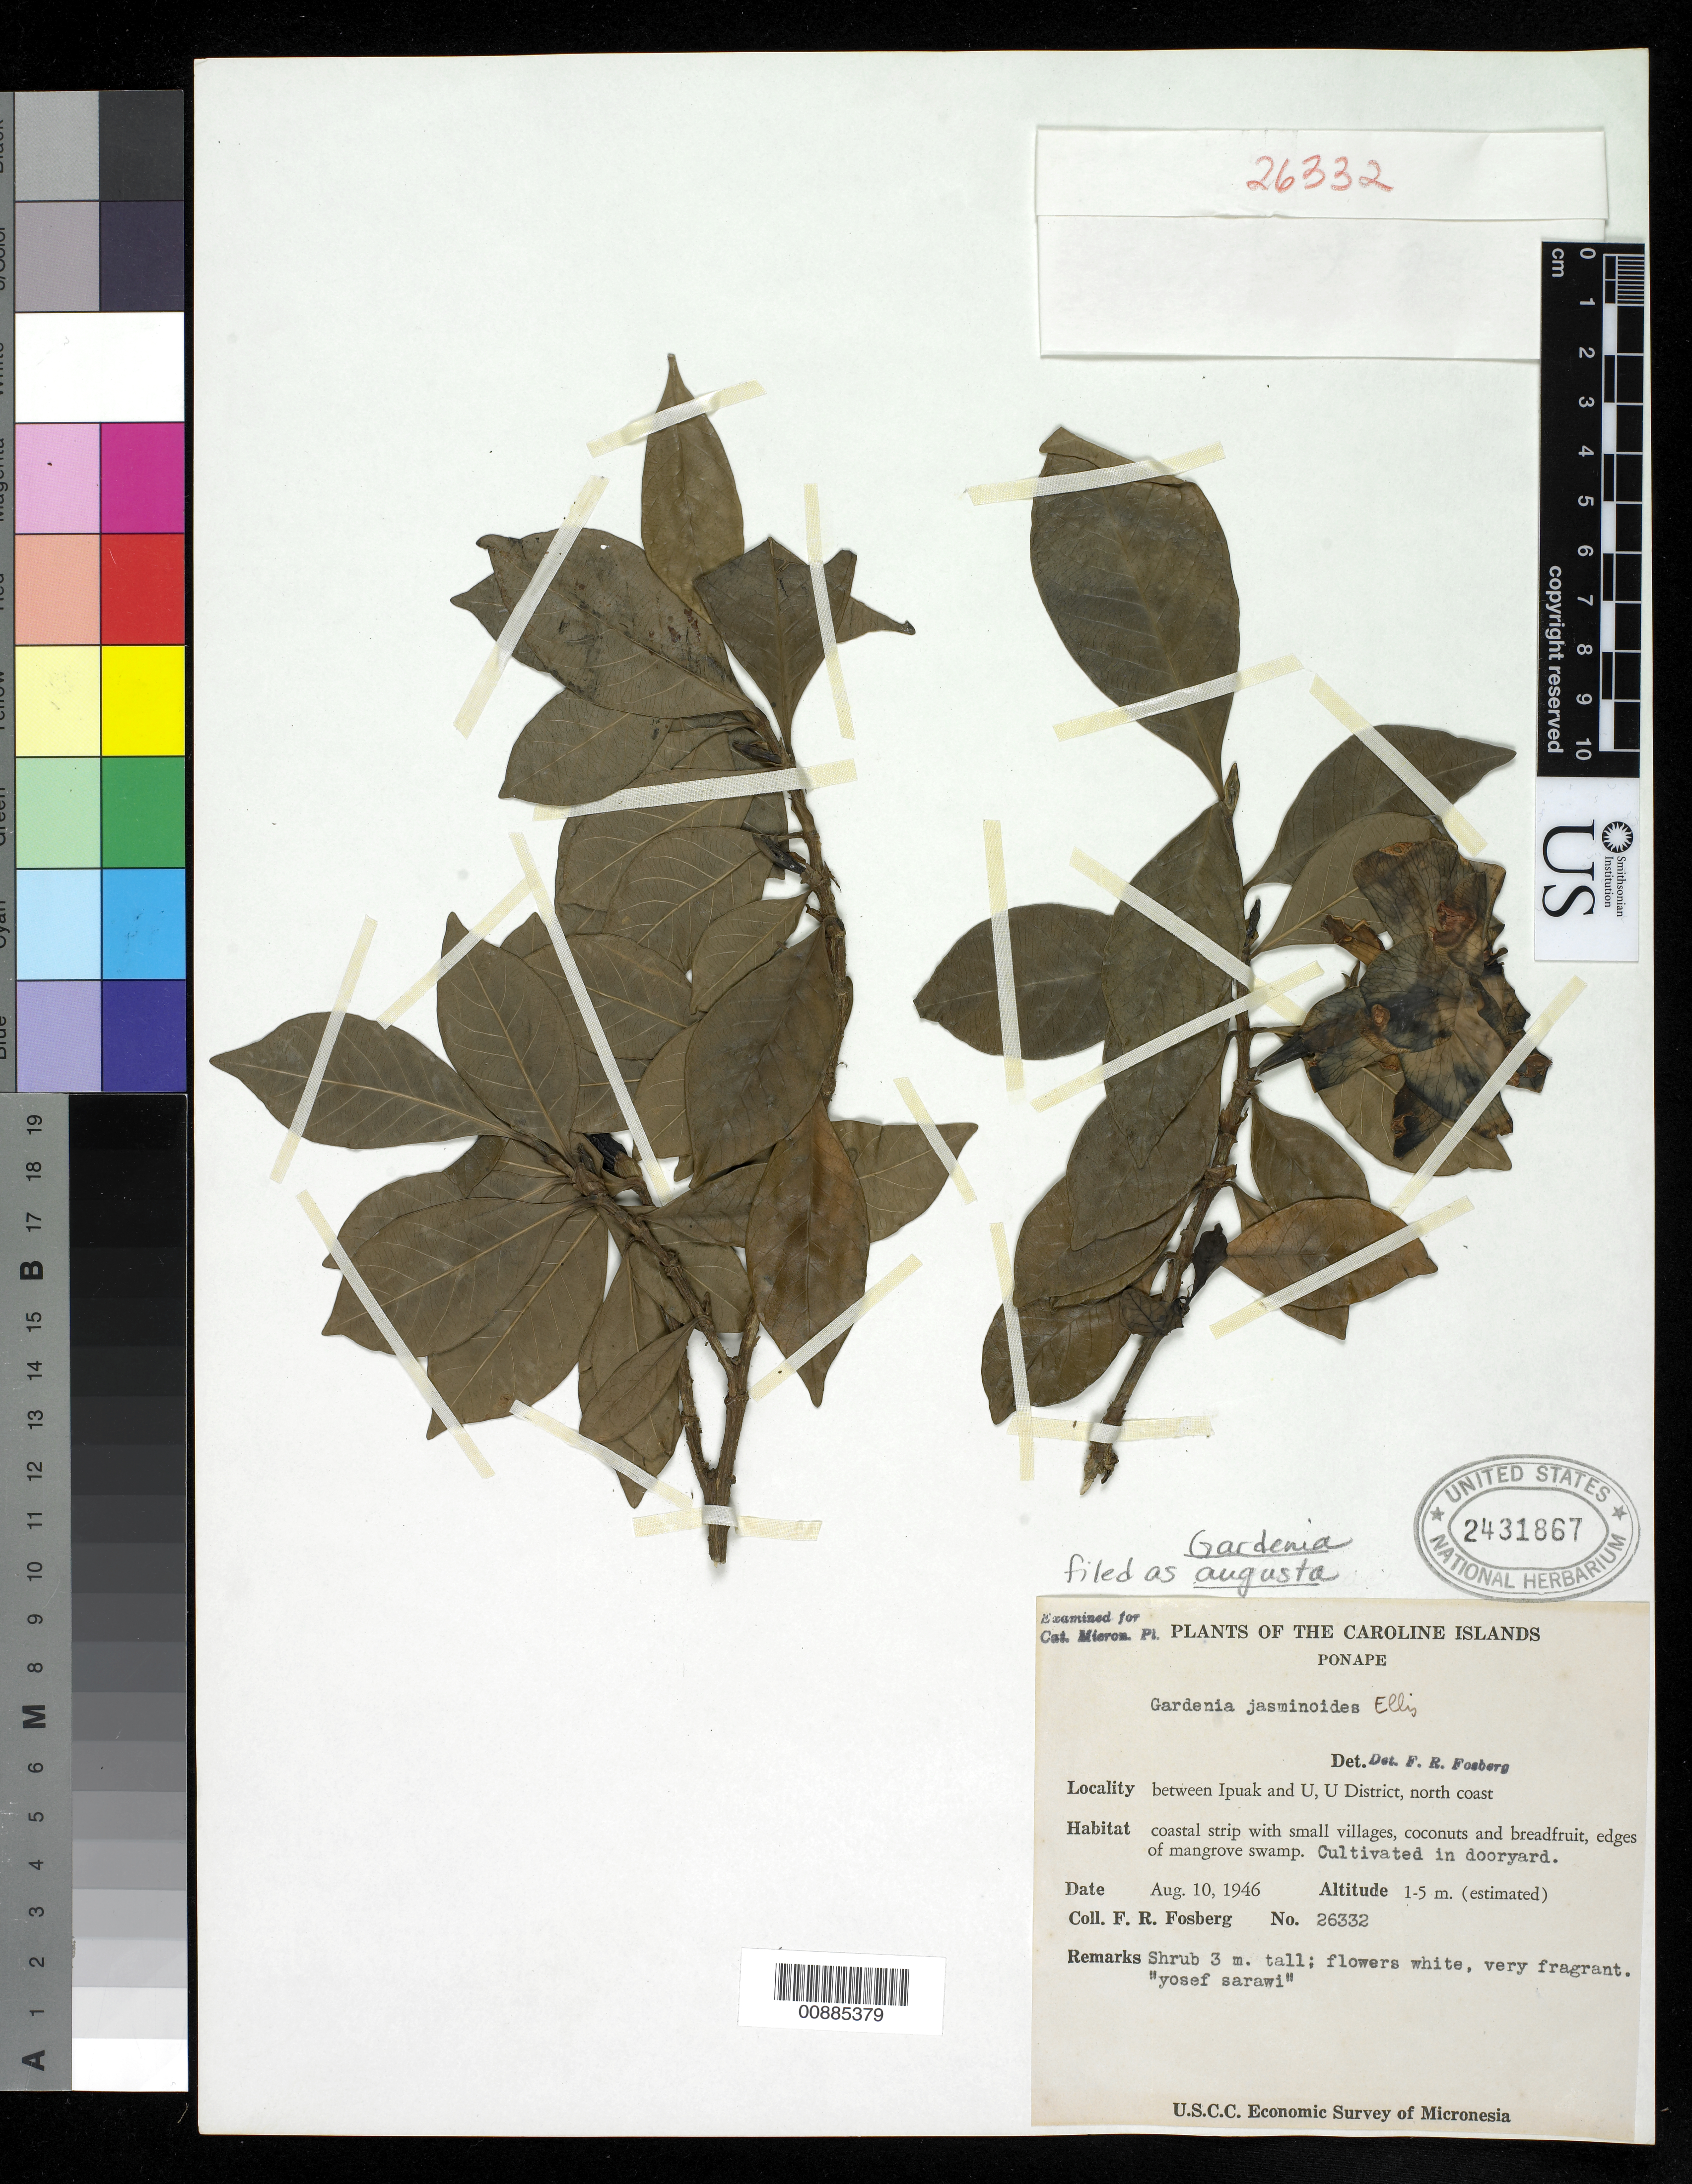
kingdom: Plantae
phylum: Tracheophyta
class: Magnoliopsida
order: Gentianales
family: Rubiaceae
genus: Gardenia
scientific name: Gardenia augusta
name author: (L.) Merr.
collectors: F. R. Fosberg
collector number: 26332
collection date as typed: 10 Aug 1946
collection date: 1946-08-10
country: Micronesia, Federated States of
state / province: Pohnpei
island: Pohnpei [Ponape]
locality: between Ipuak and U, U District, north coast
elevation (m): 1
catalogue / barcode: US 2431867